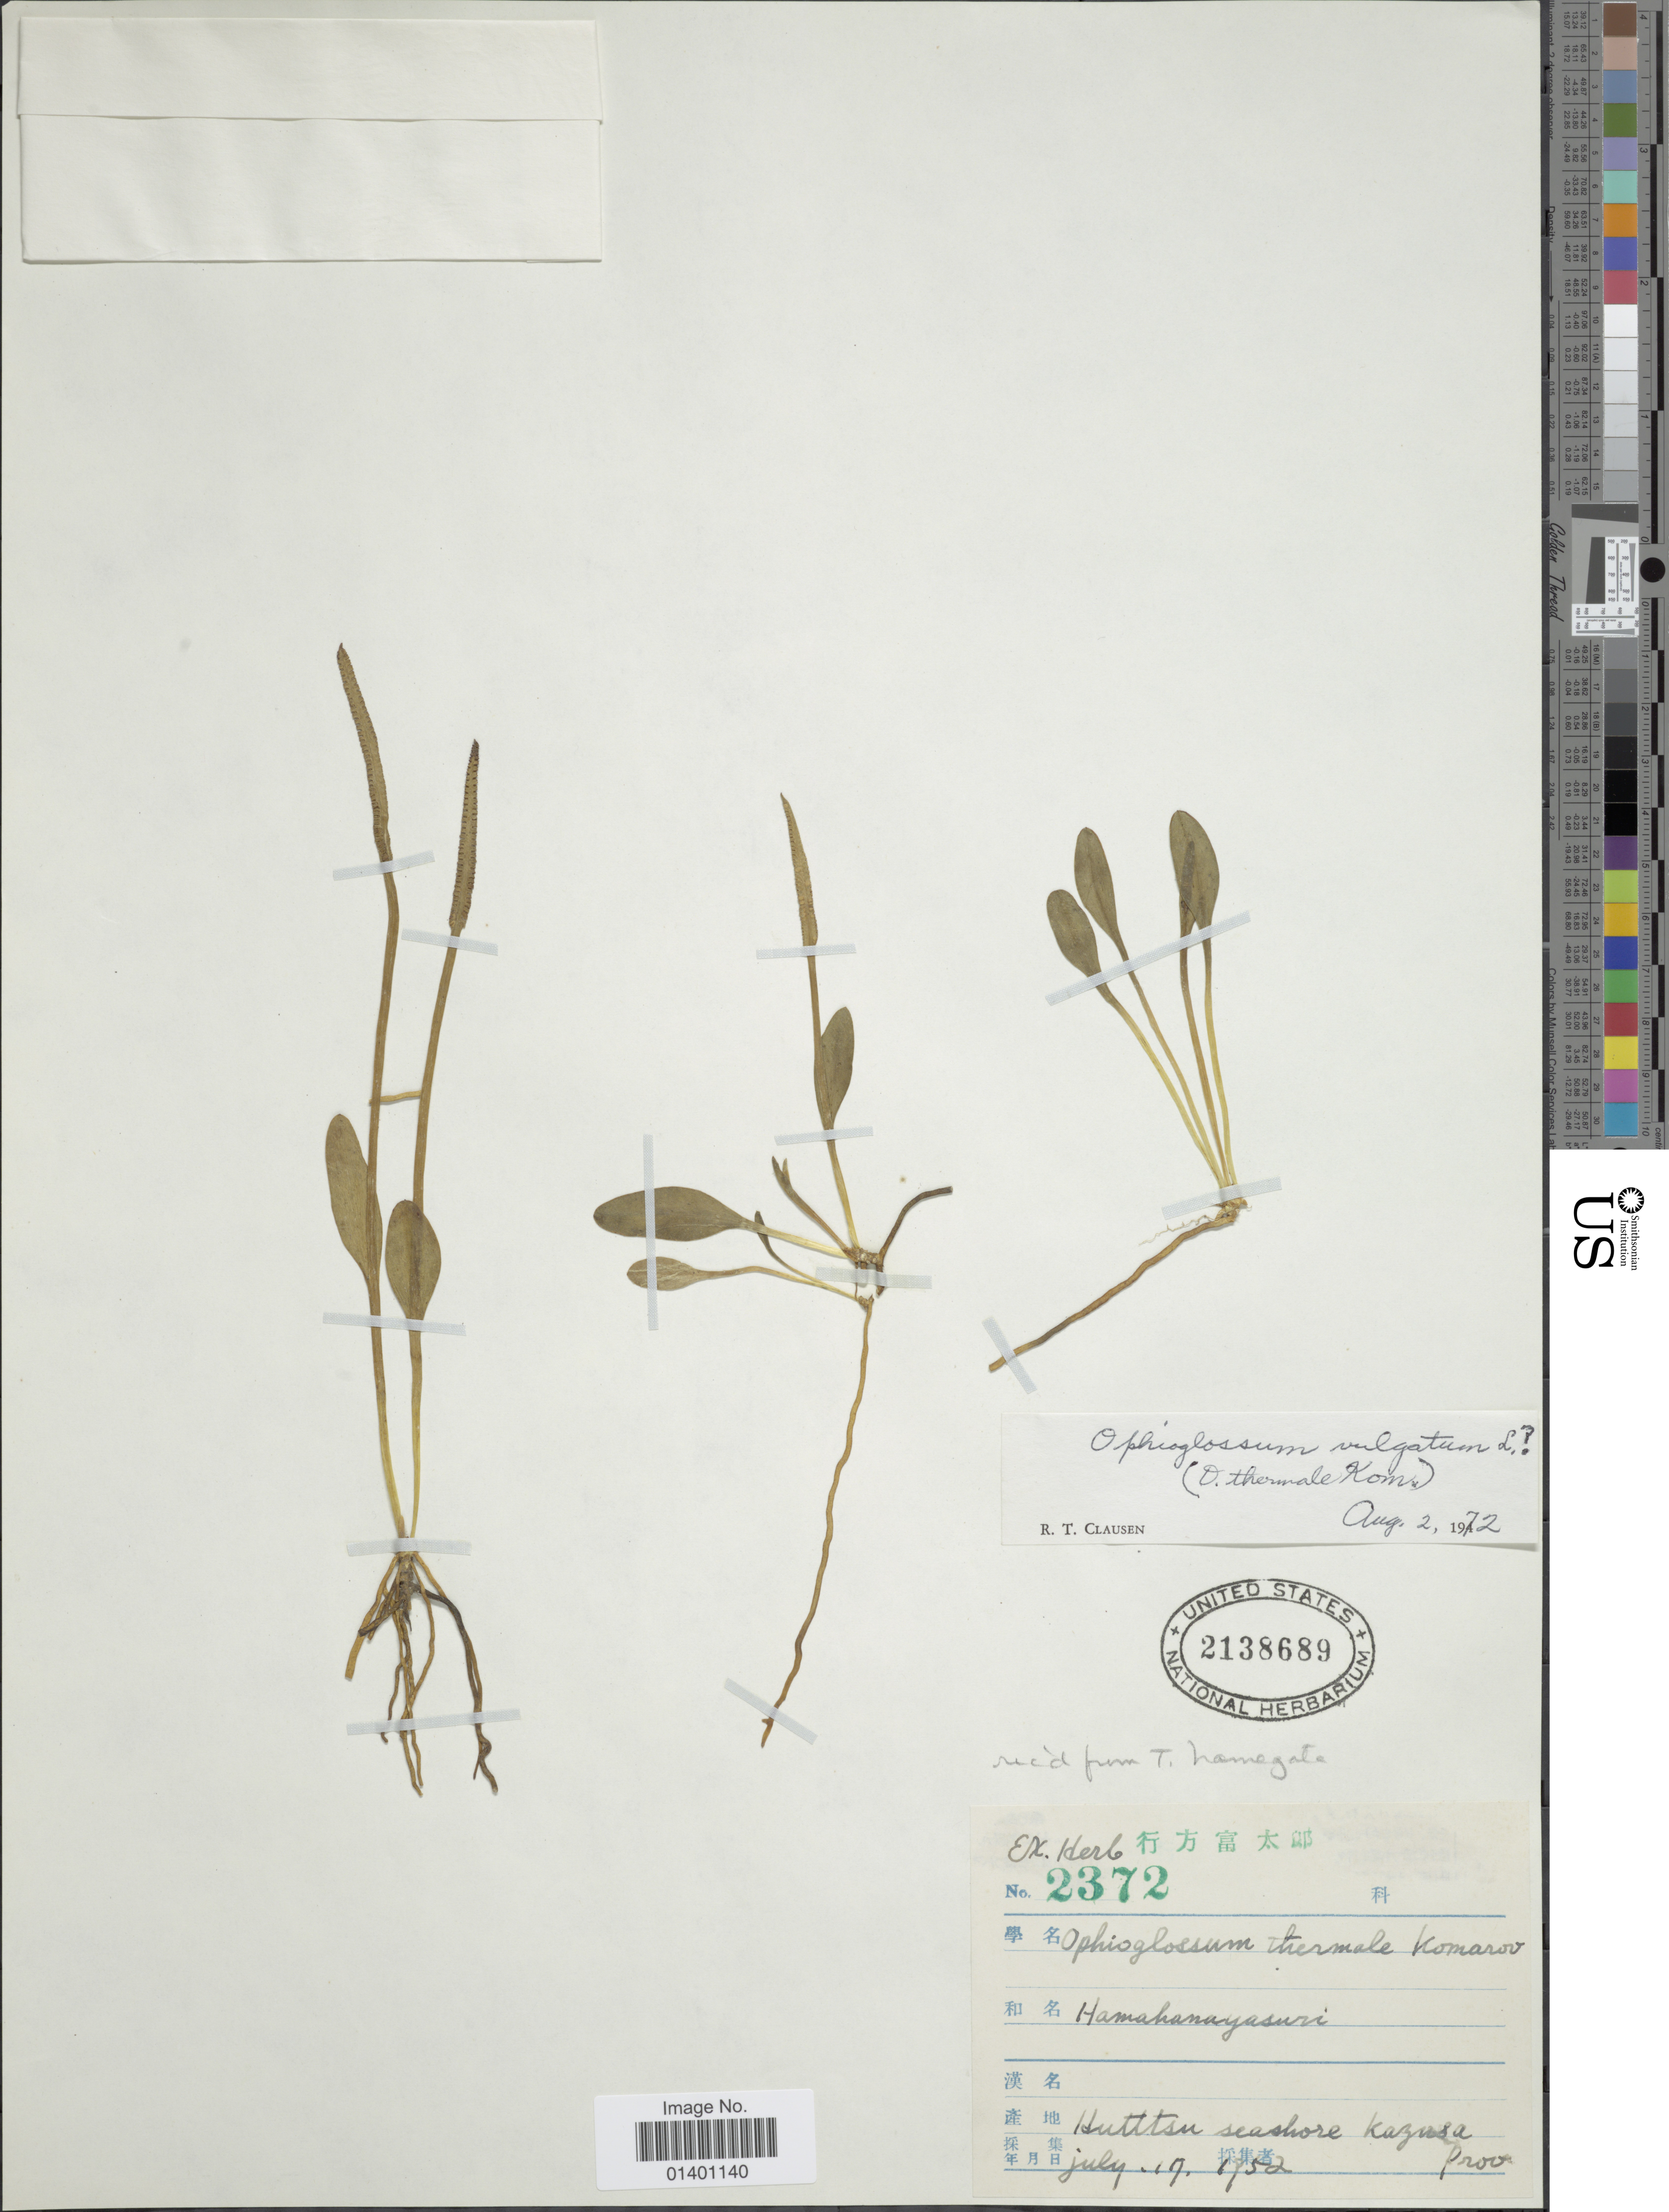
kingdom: Plantae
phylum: Tracheophyta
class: Polypodiopsida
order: Ophioglossales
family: Ophioglossaceae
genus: Ophioglossum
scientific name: Ophioglossum thermale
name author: Kom.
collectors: ex herb. Tomitaro Namegata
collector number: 2372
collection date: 1952-07-17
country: Japan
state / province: Tiba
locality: Huttsu seashore Kagusa Prov.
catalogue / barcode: US 2138689